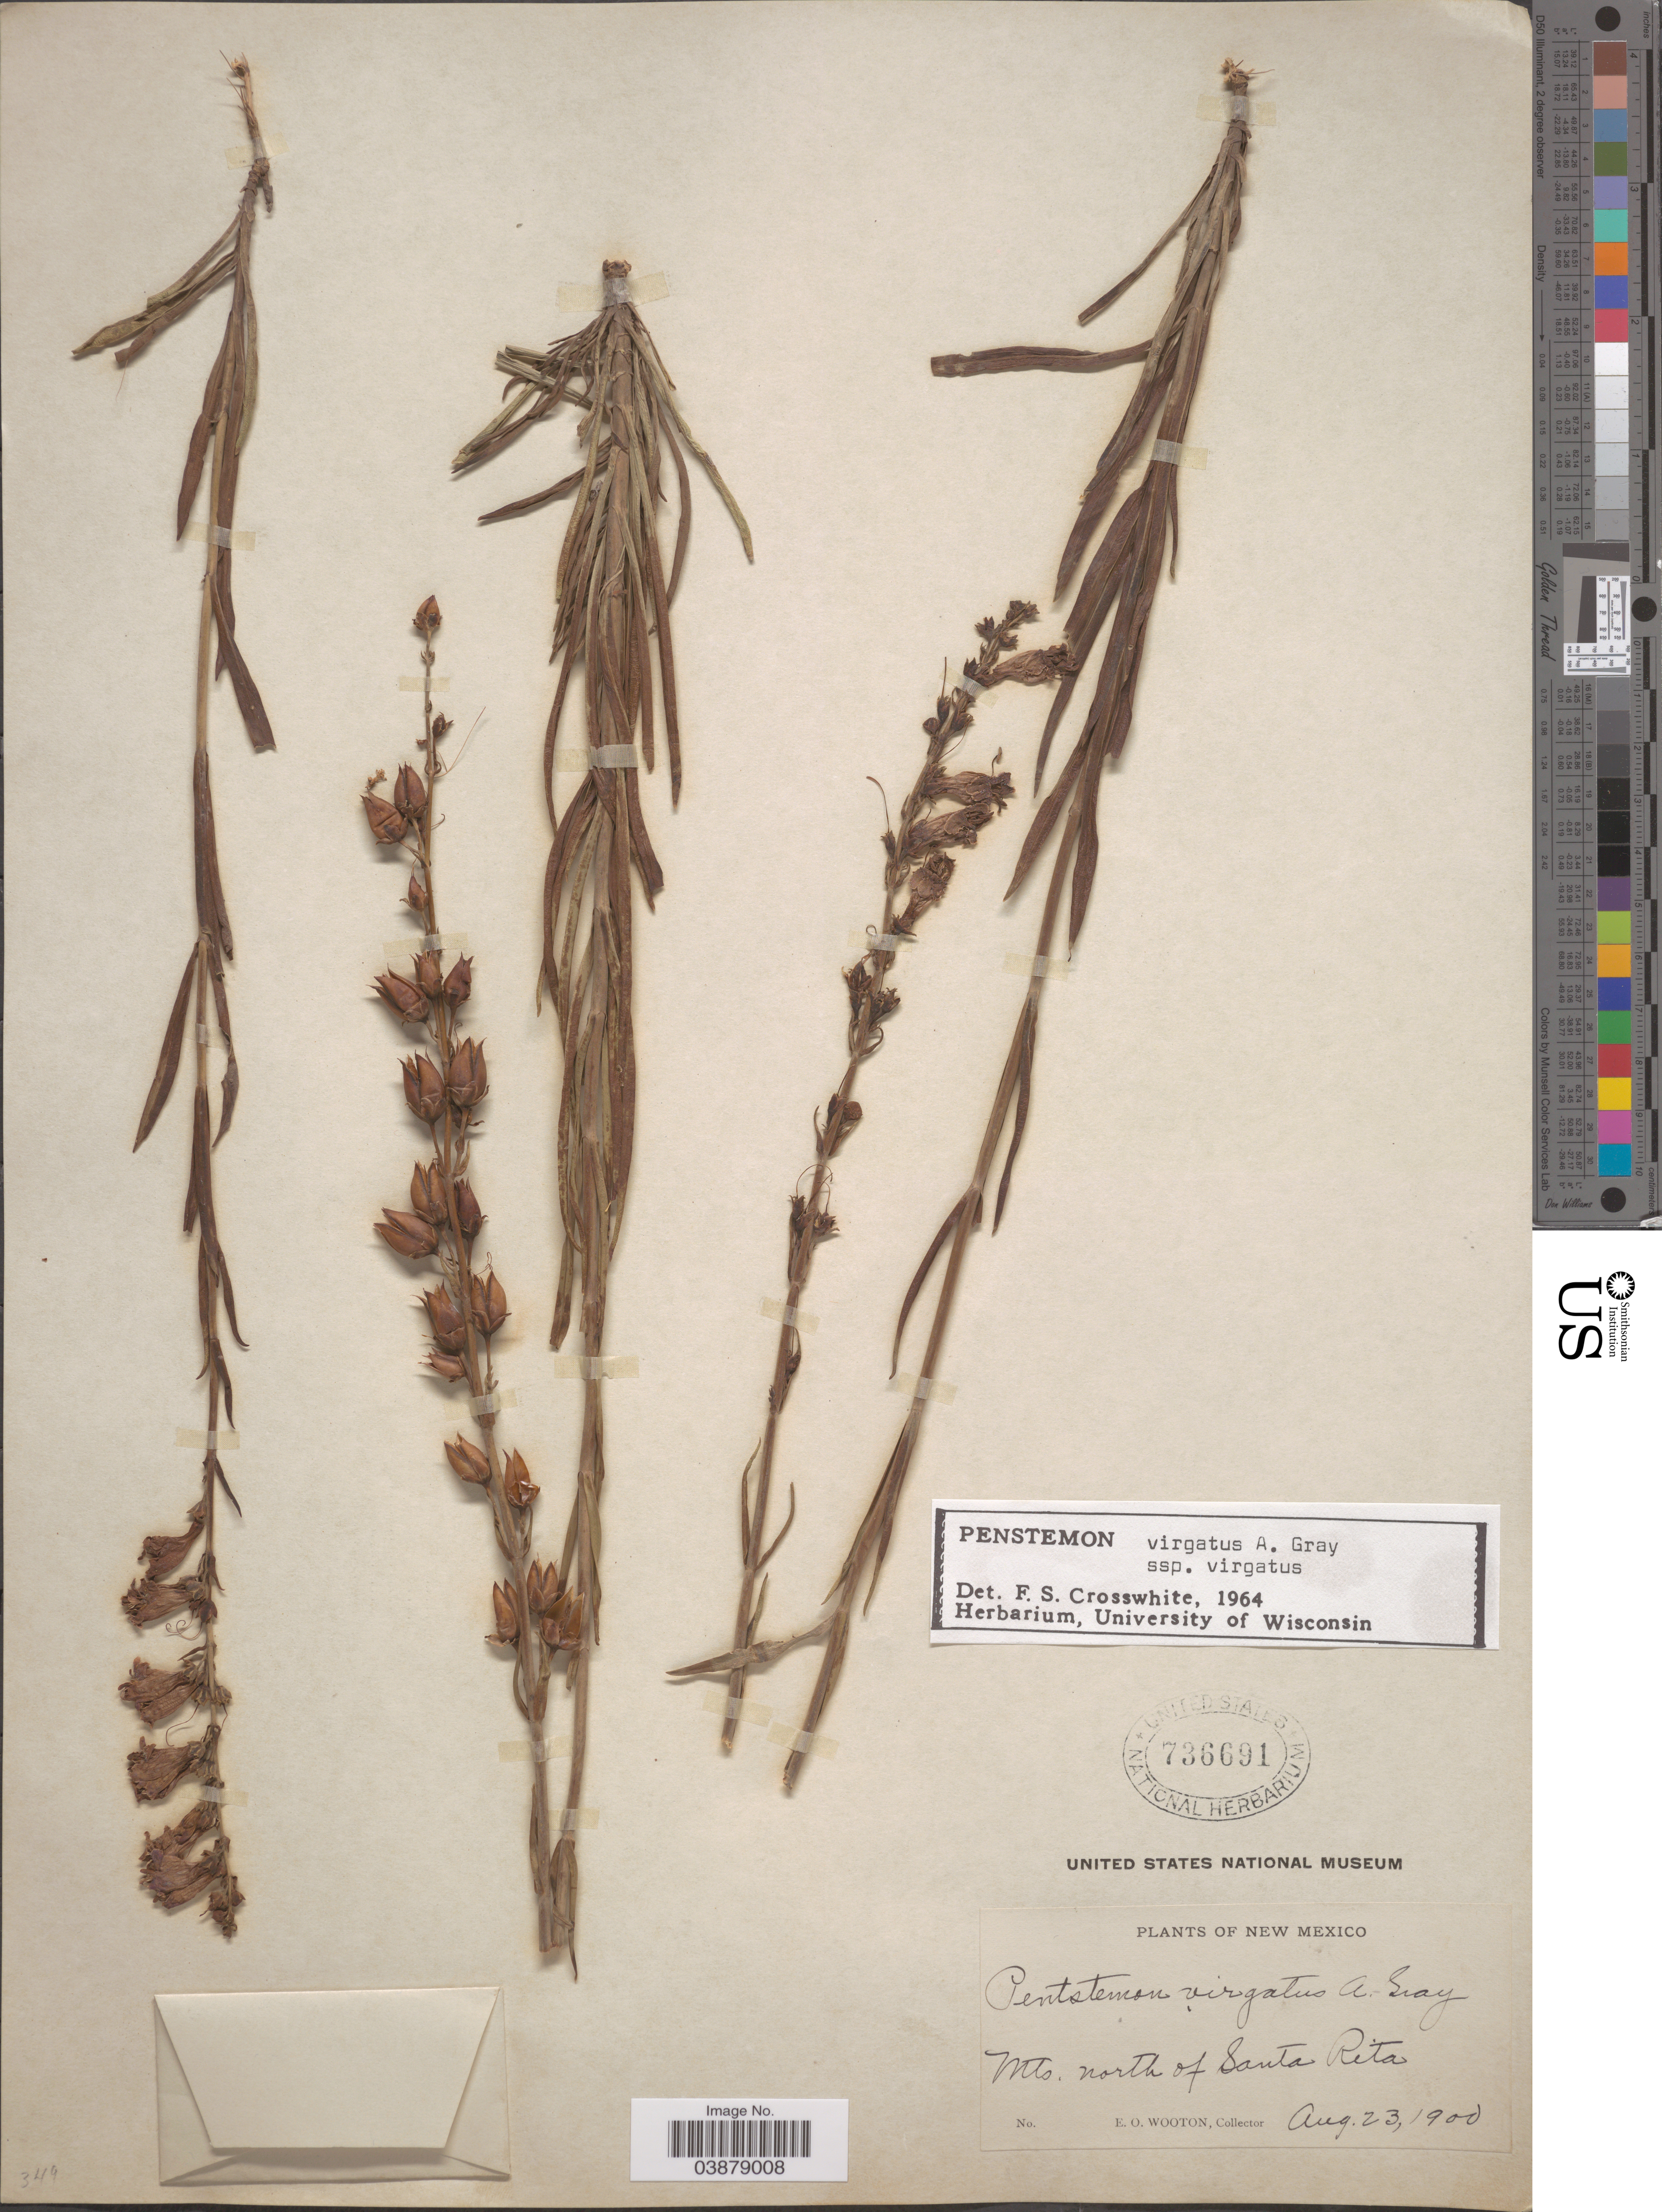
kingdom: Plantae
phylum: Tracheophyta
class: Magnoliopsida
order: Lamiales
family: Plantaginaceae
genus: Penstemon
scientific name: Penstemon virgatus subsp. virgatus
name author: A. Gray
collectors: E. O. Wooton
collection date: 1900-08-23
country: United States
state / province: New Mexico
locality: Mts. north of Santa Rita.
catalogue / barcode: US 736691